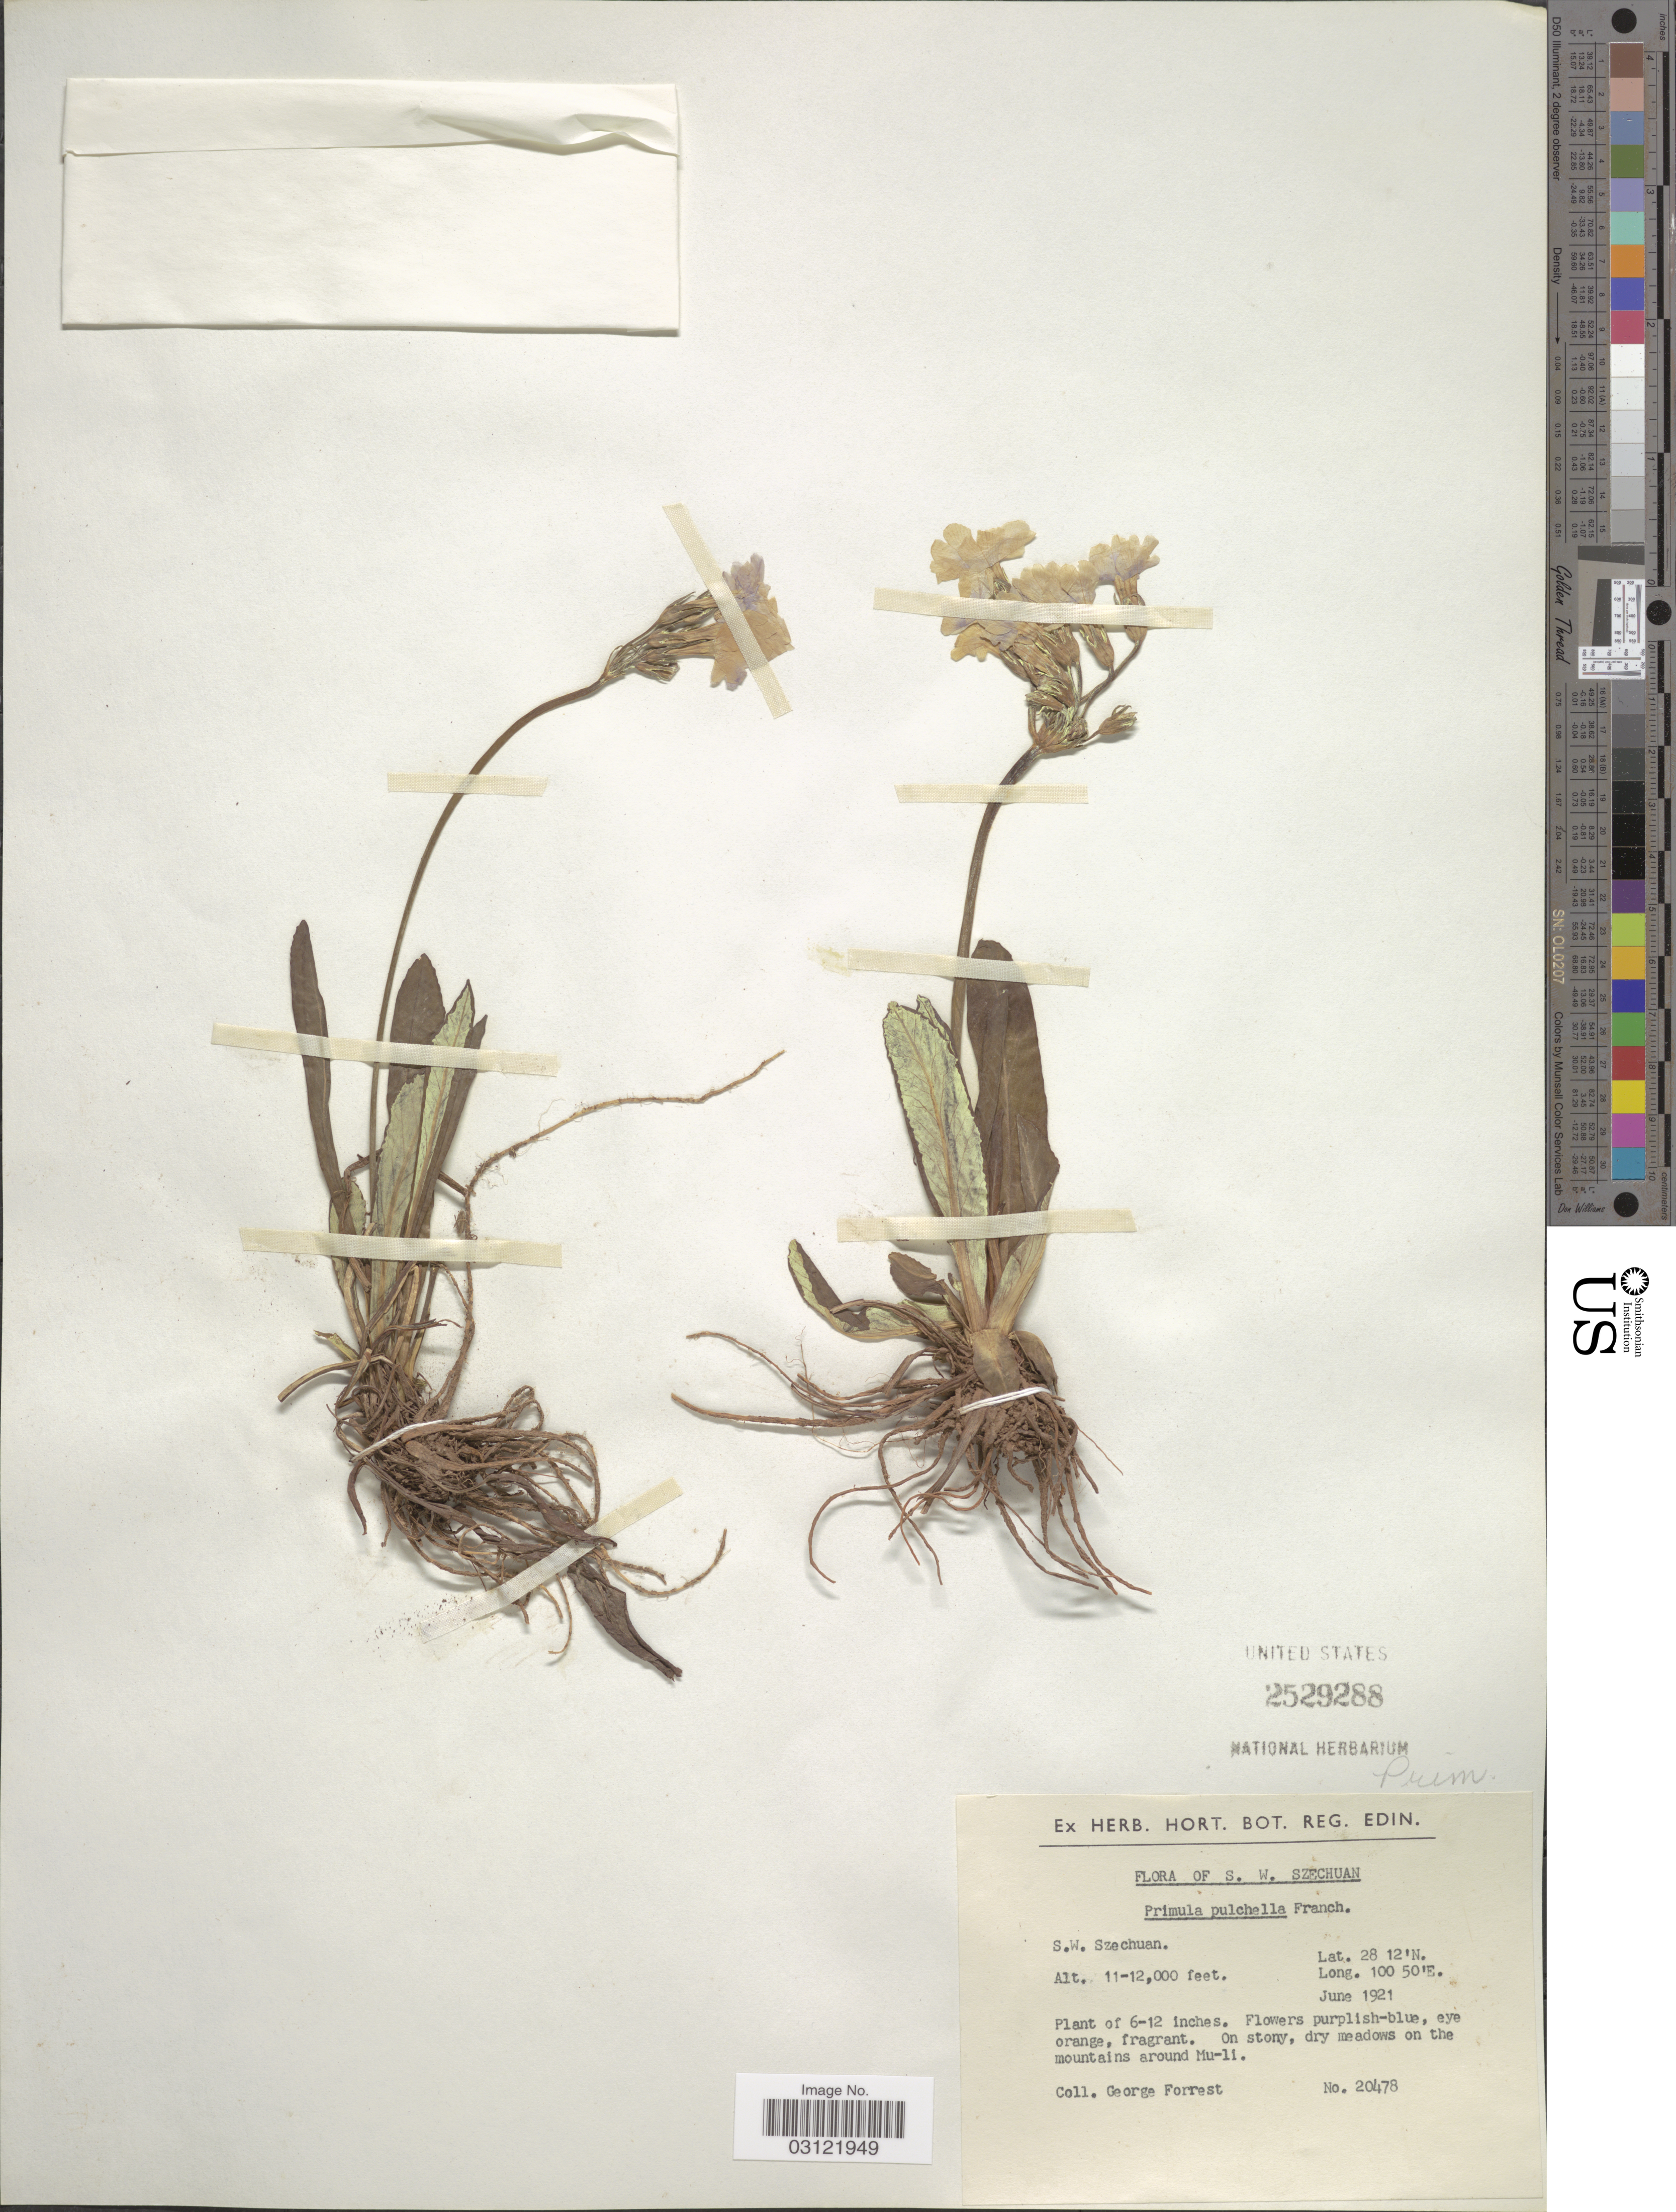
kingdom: Plantae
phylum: Tracheophyta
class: Magnoliopsida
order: Ericales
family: Primulaceae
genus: Primula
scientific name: Primula pulchella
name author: Franch.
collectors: G. Forrest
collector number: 20478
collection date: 1921-06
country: China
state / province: Sichuan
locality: S.W. Szechuan. On stony, dry meadows on the mountains around Mu-li.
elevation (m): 3353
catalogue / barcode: US 2529288